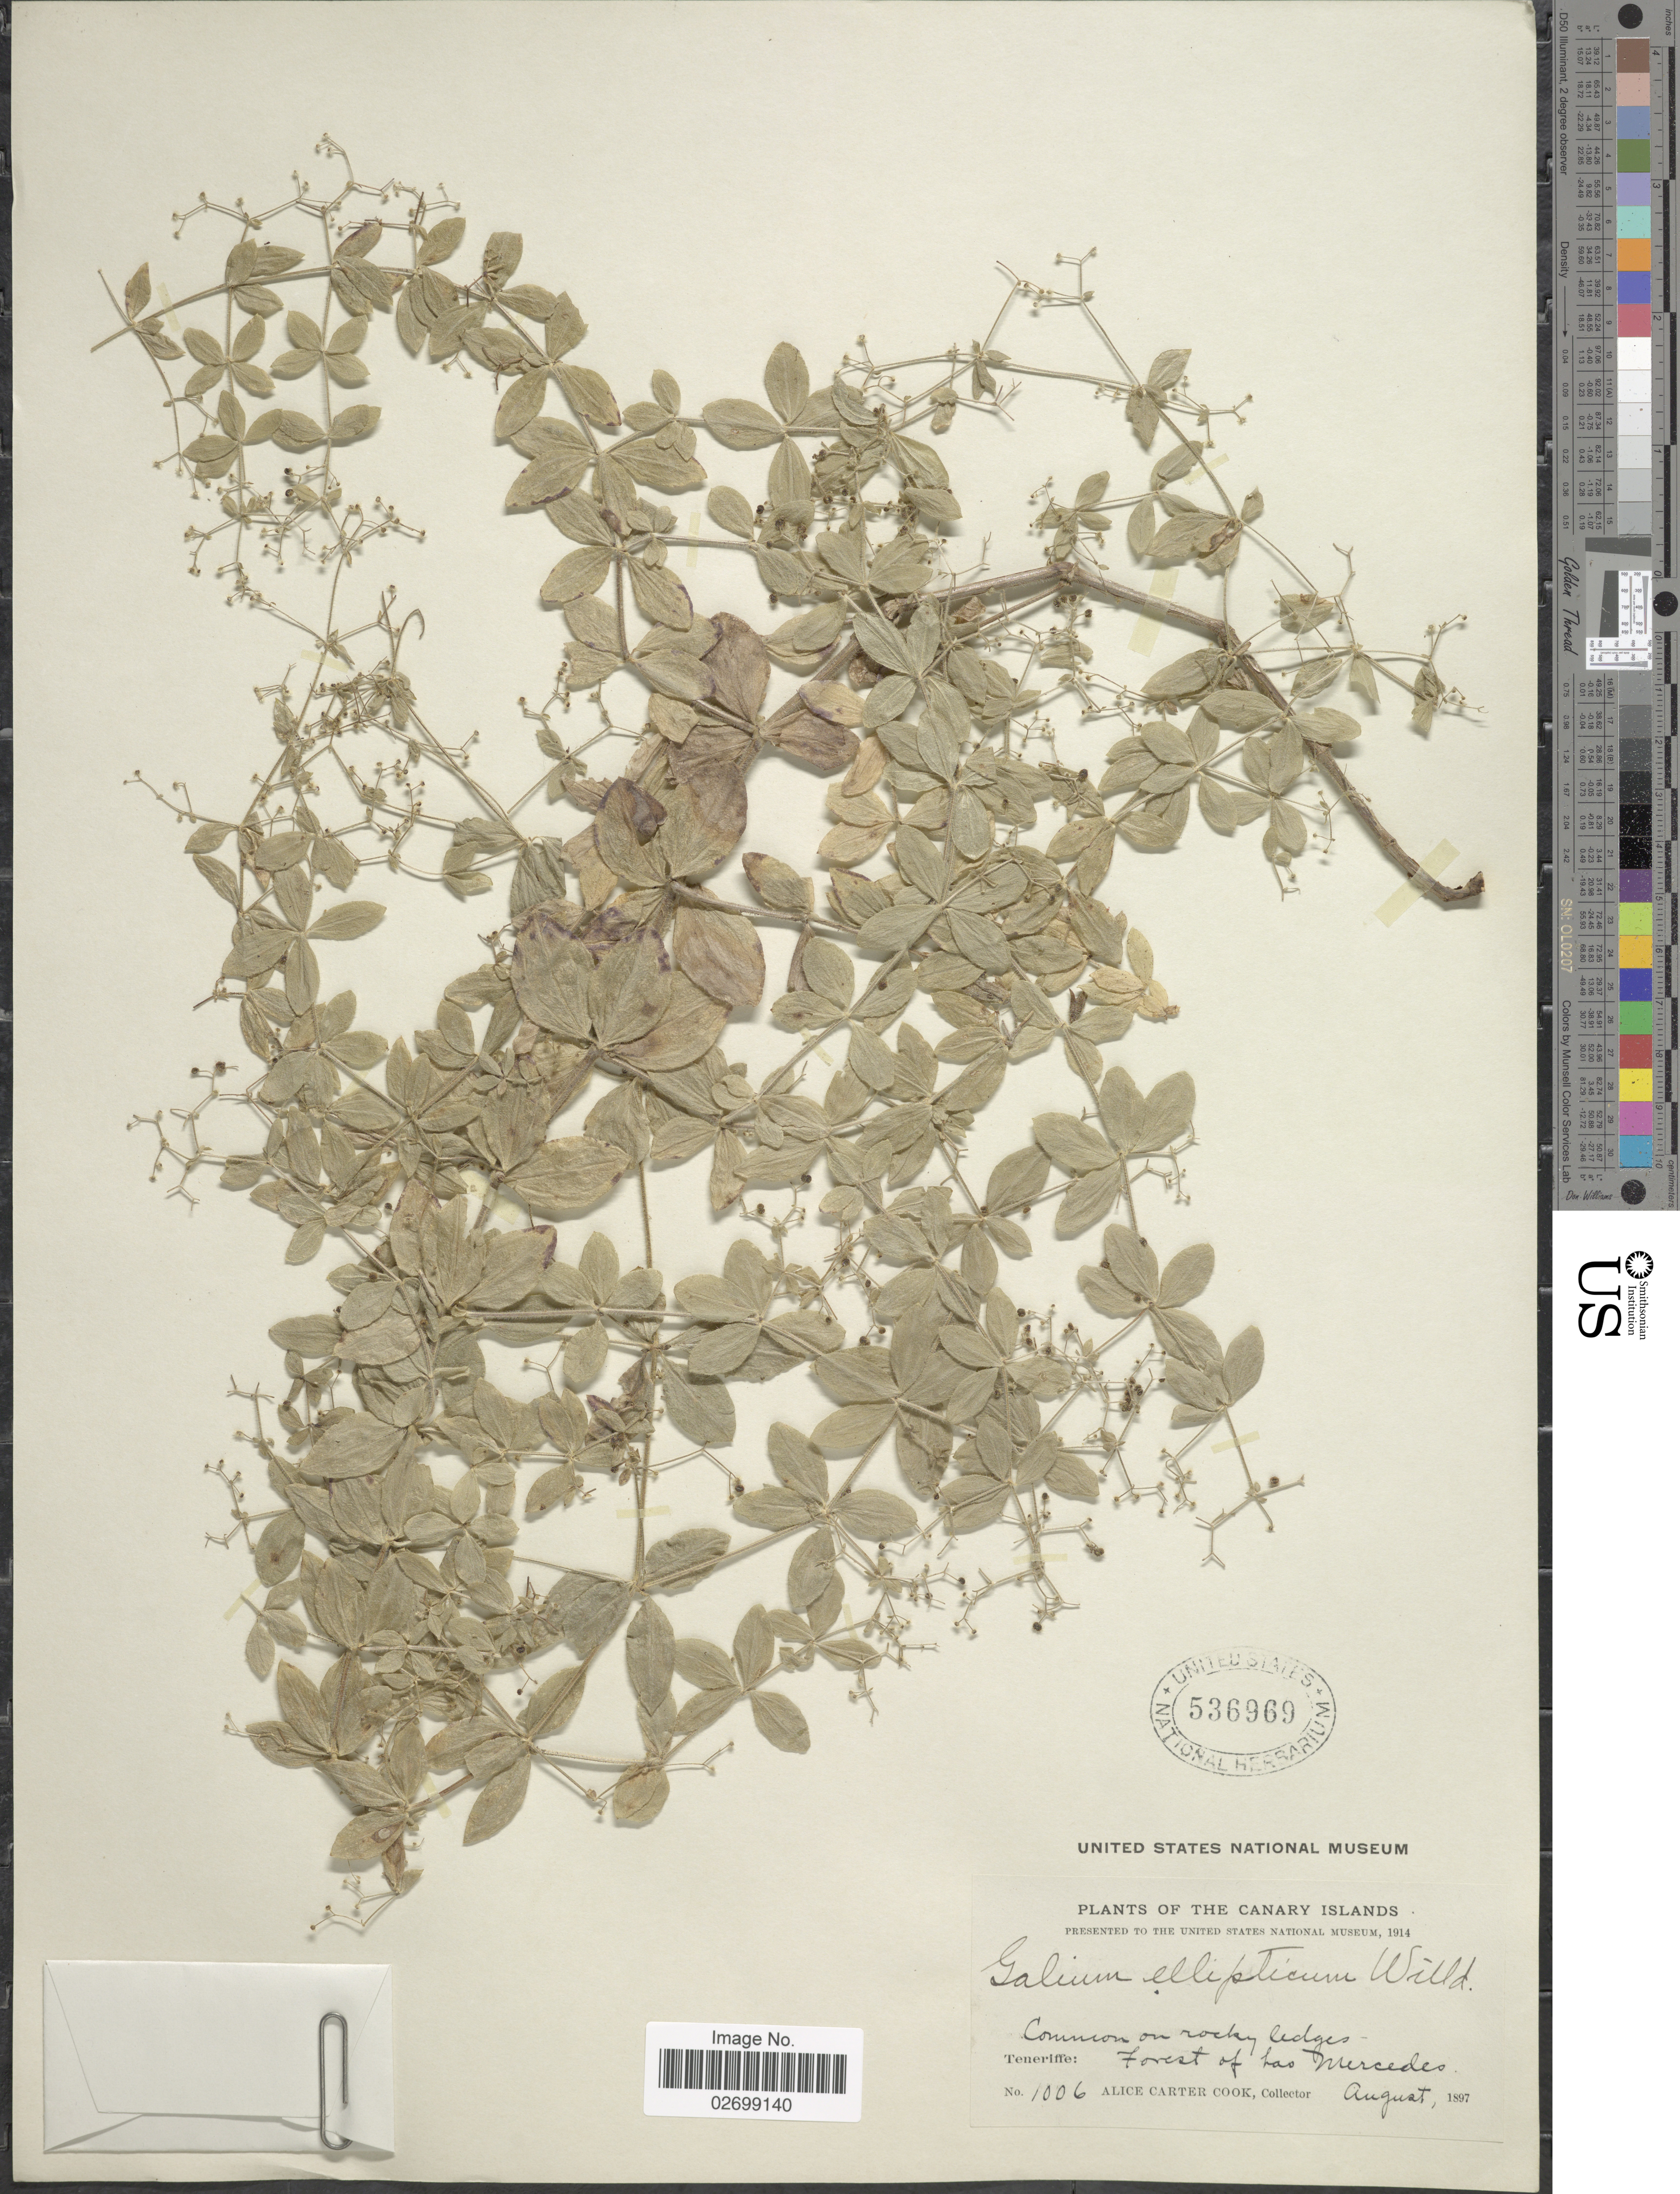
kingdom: Plantae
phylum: Tracheophyta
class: Magnoliopsida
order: Gentianales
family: Rubiaceae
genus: Galium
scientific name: Galium ellipticum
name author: Willd. ex Hornem.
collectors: Alice C. Cook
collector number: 1006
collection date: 1897-08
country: Spain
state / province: Canarias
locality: Canary Islands, on rocky ledges, Teneriffe: forest of Las Mercedes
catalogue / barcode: US 536969